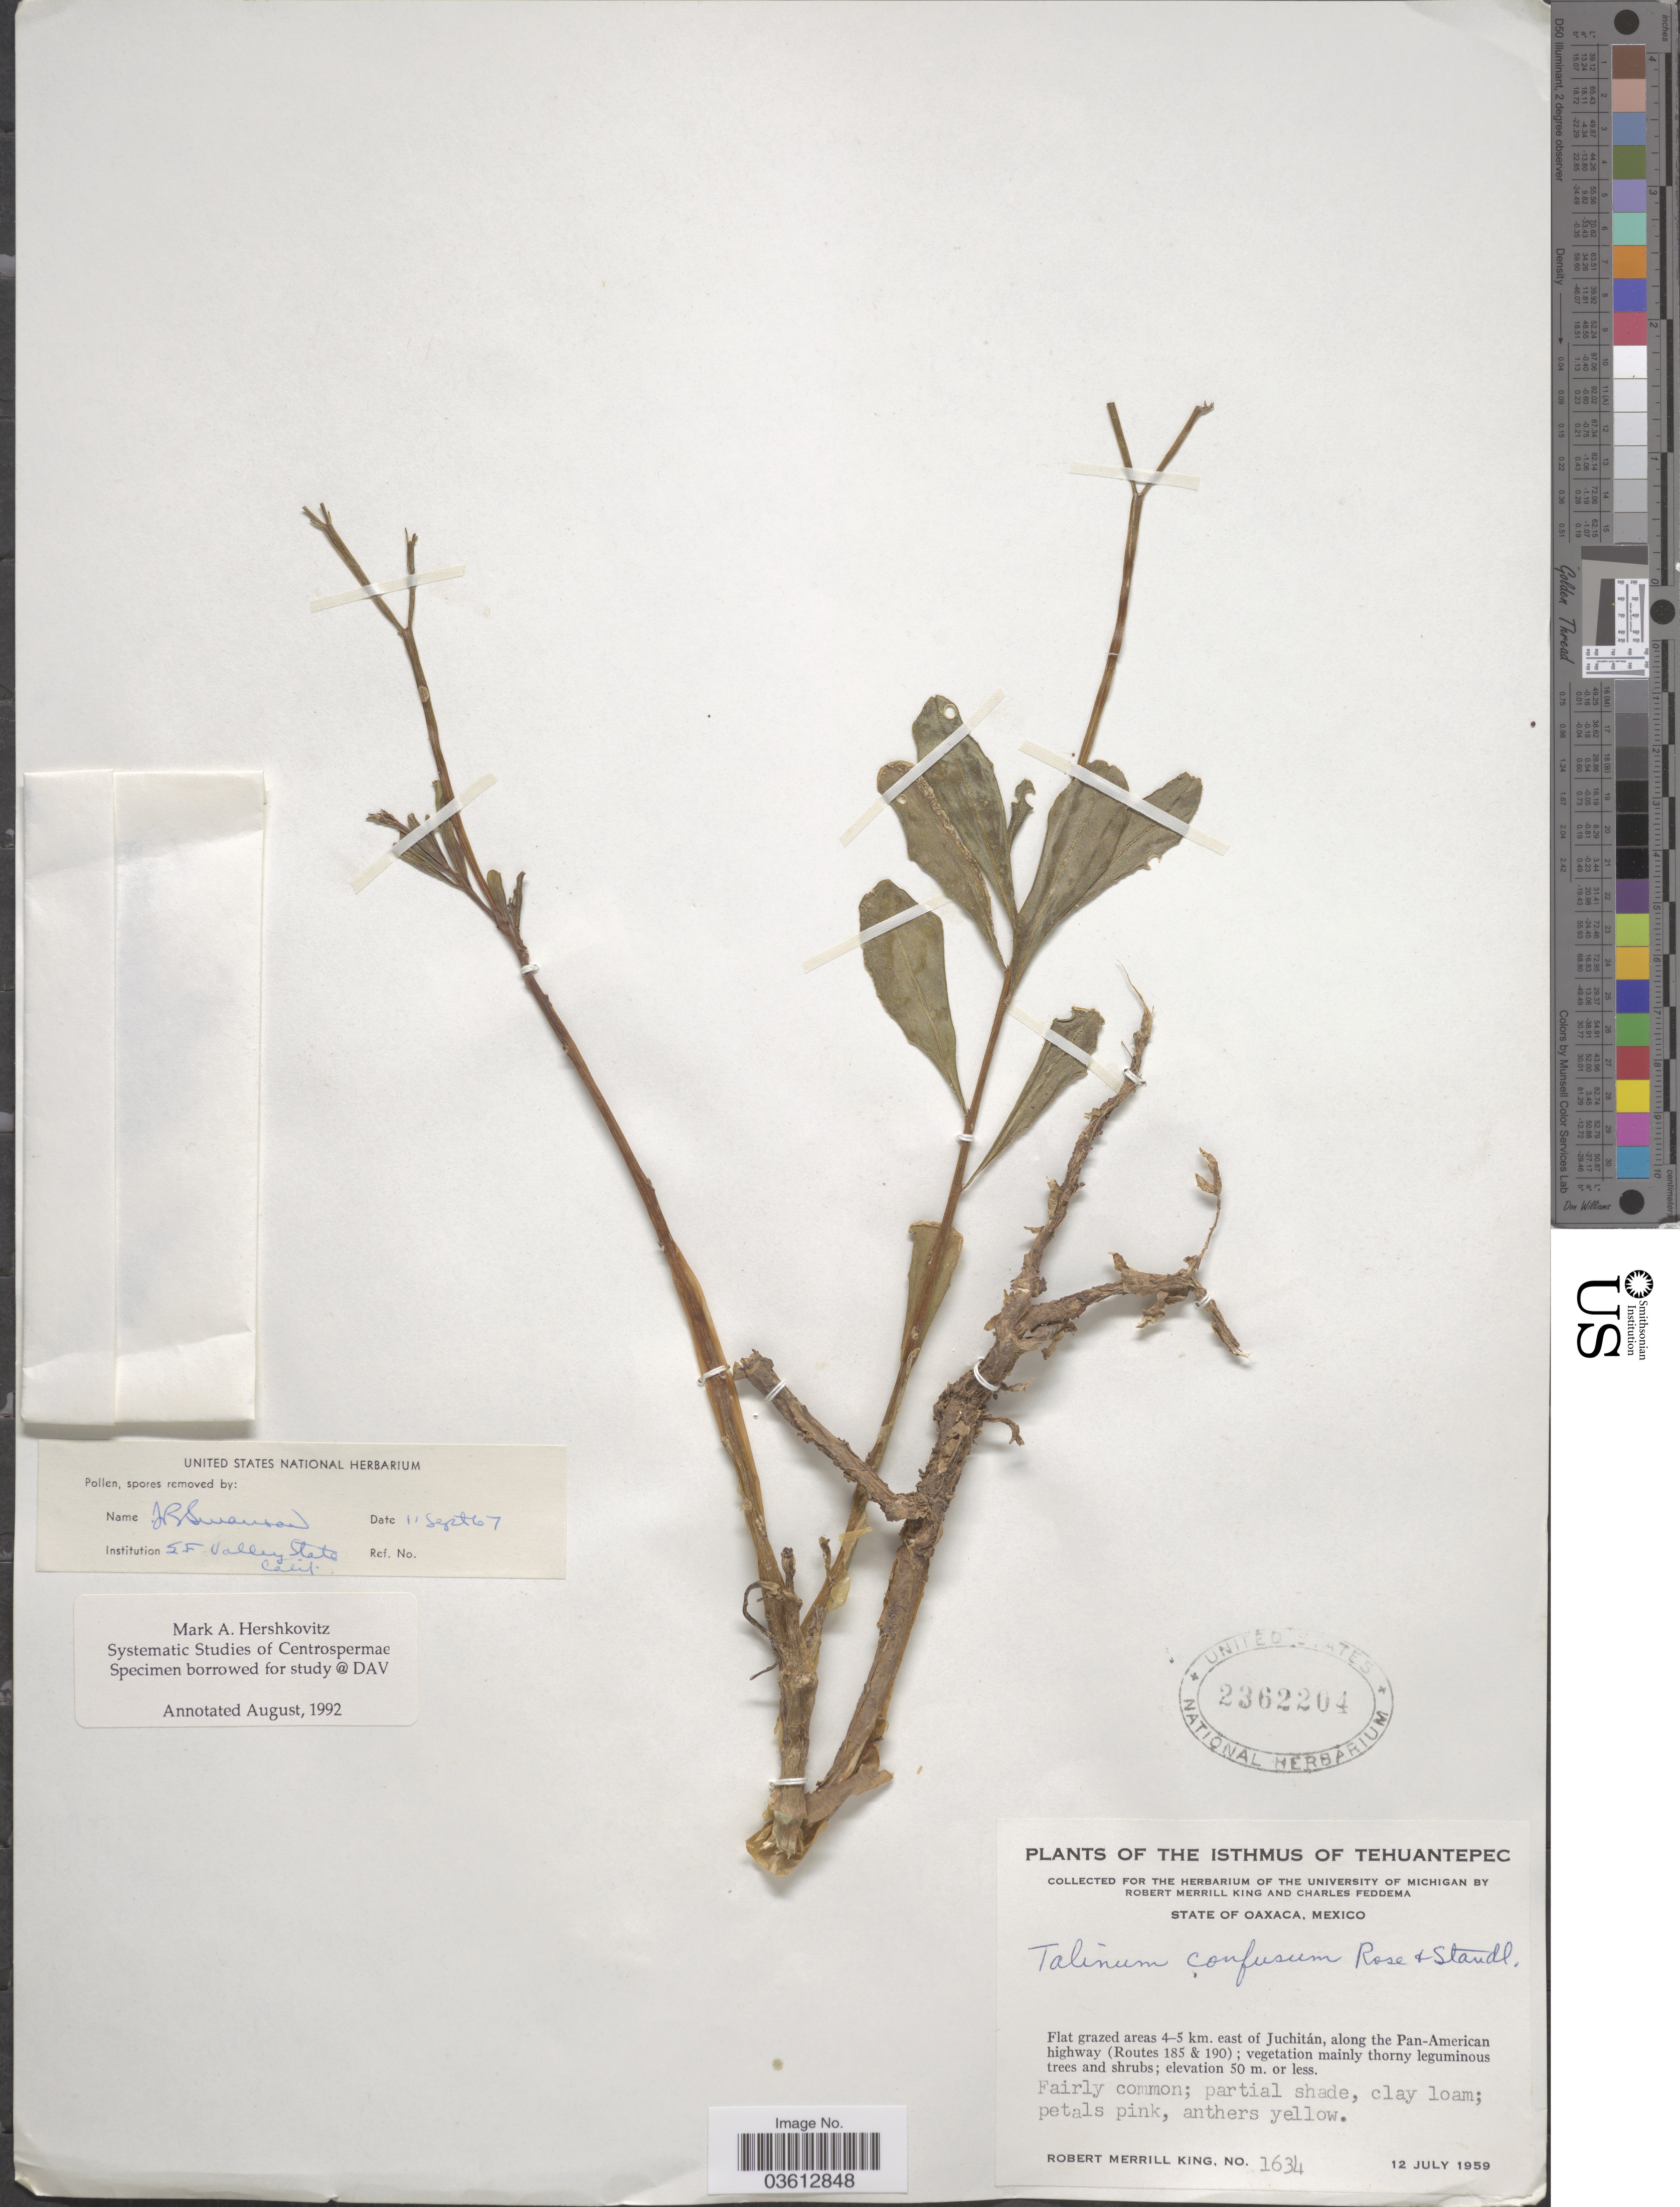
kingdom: Plantae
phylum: Tracheophyta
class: Magnoliopsida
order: Caryophyllales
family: Talinaceae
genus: Talinum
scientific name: Talinum confusum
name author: Rose & Standl.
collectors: R. M. King & C. Feddema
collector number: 1634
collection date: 1959-07-12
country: Mexico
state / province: Oaxaca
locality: The Isthmus of Tehuantepec. Flat grazed areas 4-5 km. east of Juchitán, along the Pan-American highway (Routes 185 & 190).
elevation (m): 50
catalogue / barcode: US 2362204